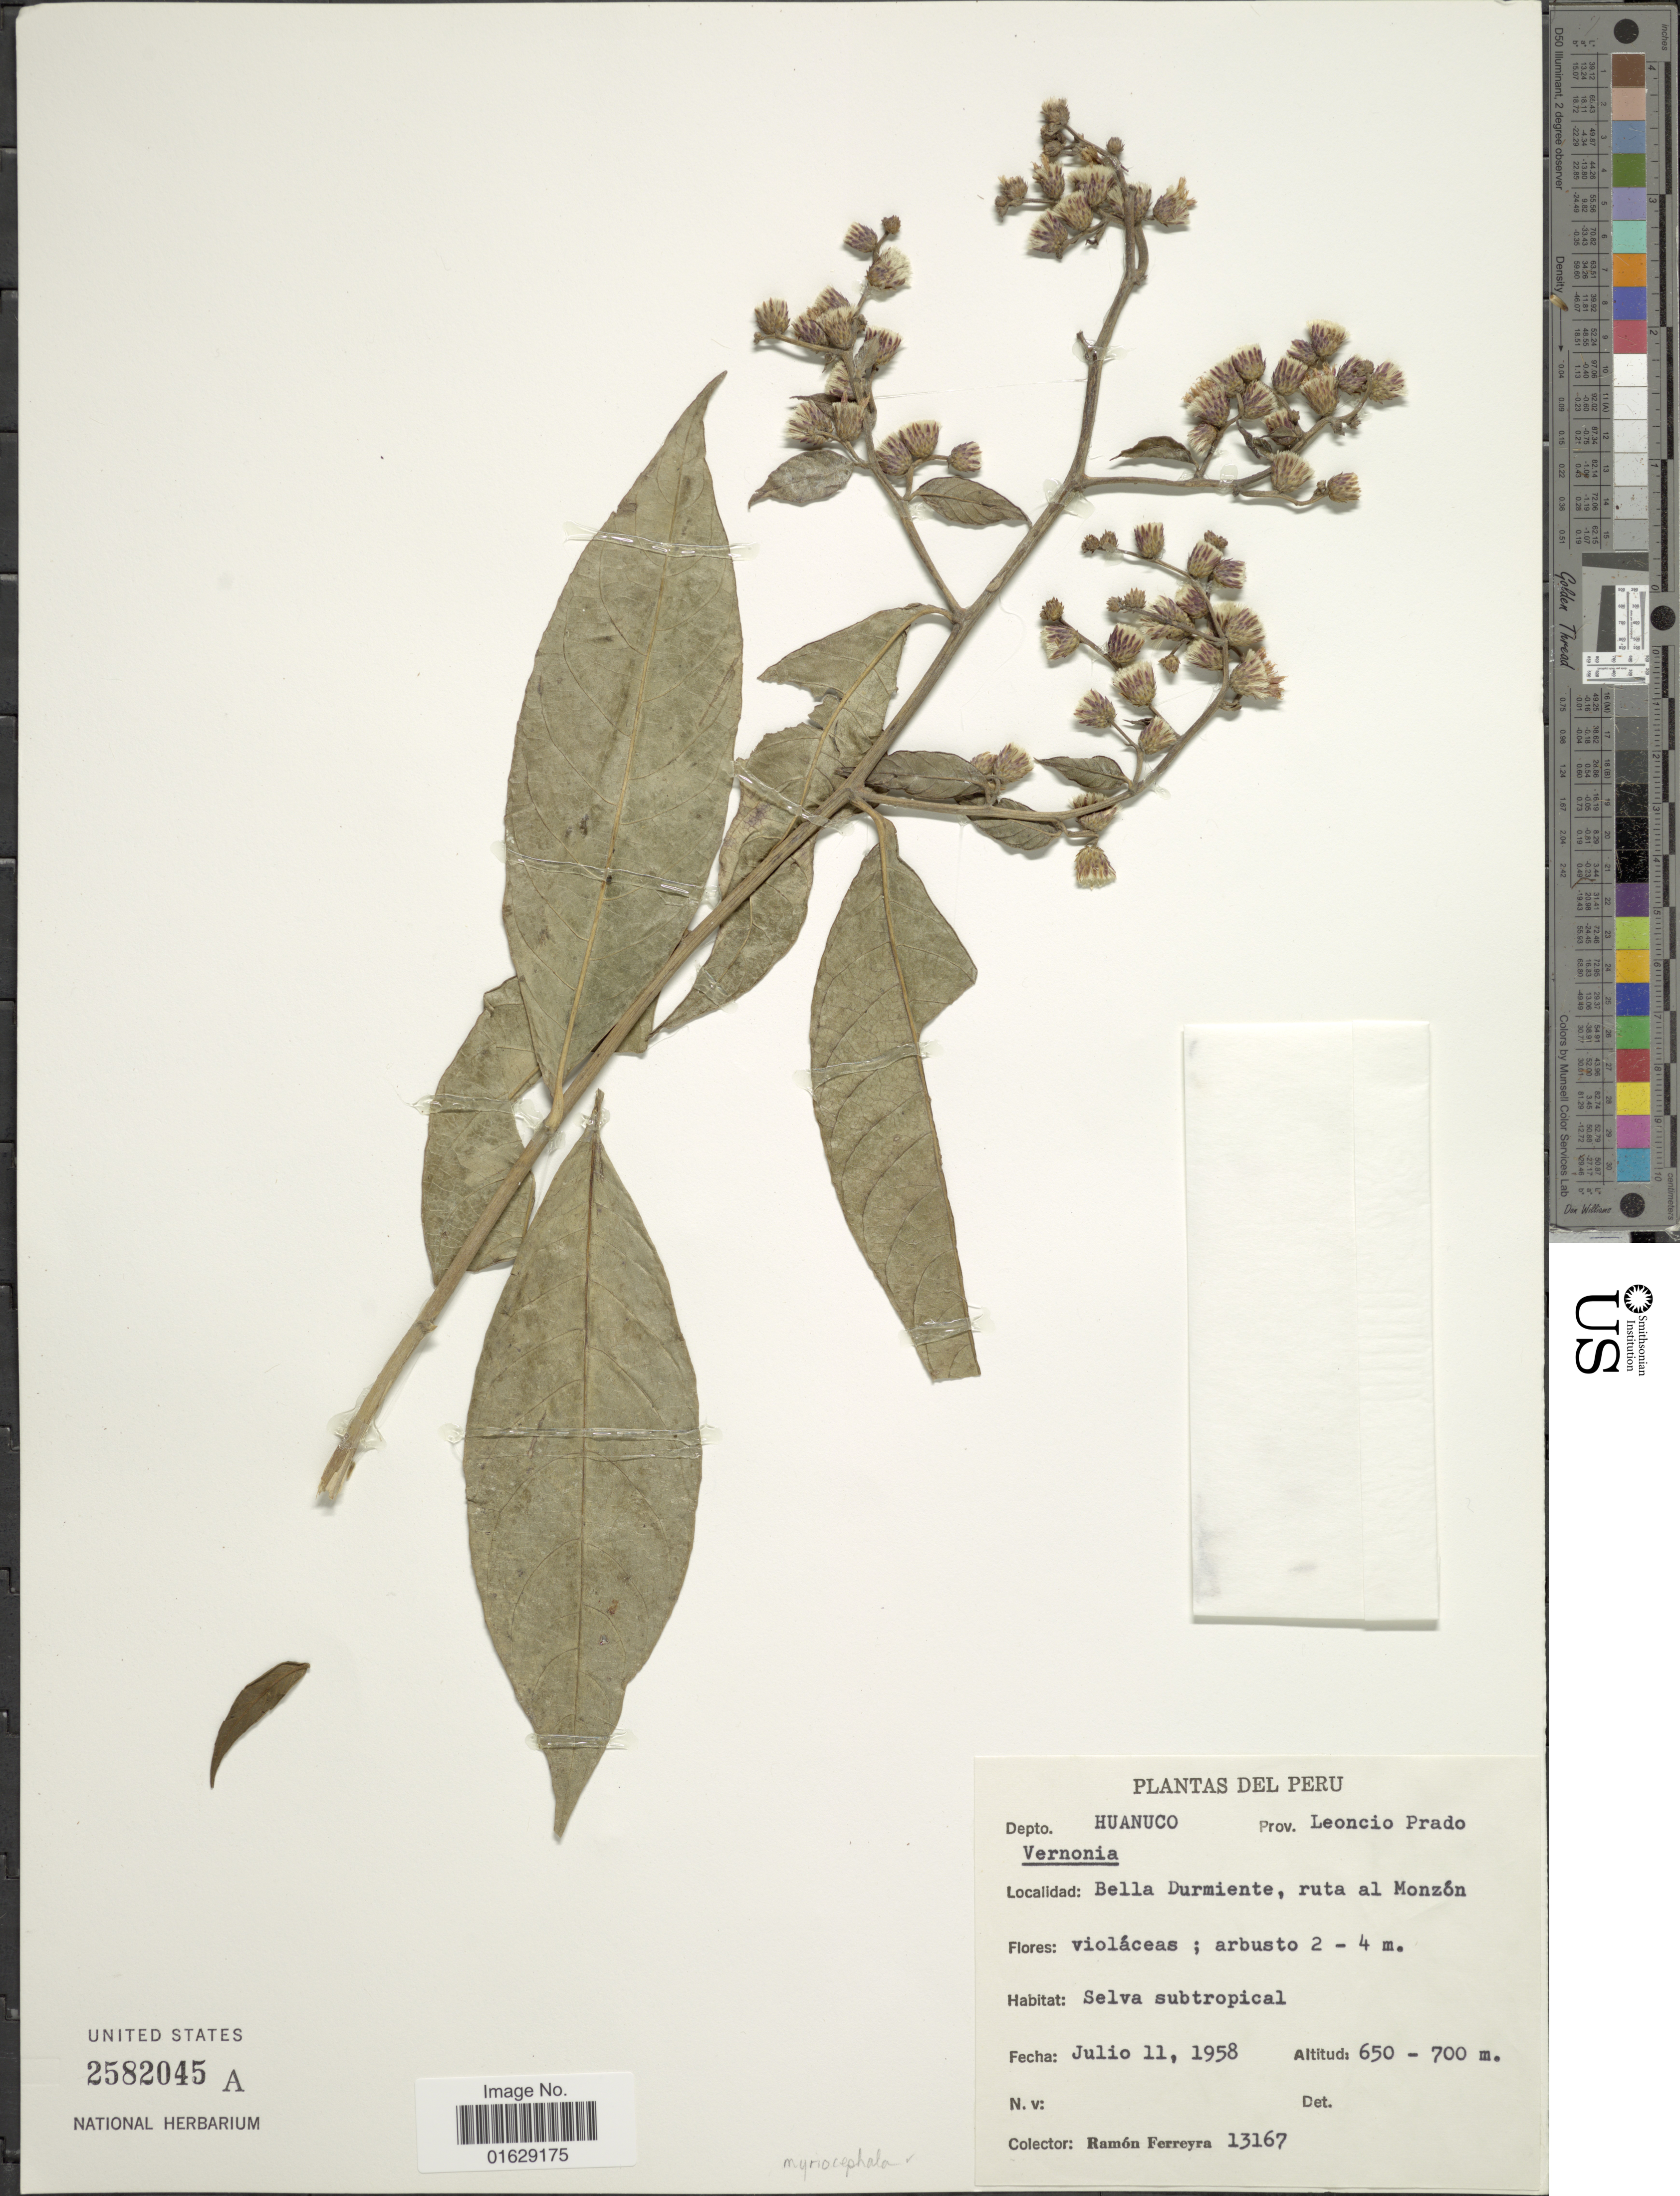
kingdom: Plantae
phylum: Tracheophyta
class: Magnoliopsida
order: Asterales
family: Asteraceae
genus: Lepidaploa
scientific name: Lepidaploa myriocephala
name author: (DC.) H. Rob.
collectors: R. A. Ferreyra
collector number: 13167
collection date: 1958-07-11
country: Peru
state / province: Huánuco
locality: Depto. Huanuco, Prov. Leoncio Prado, Bella Durmiente, ruta al Monzon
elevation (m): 650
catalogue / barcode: US 2582045A